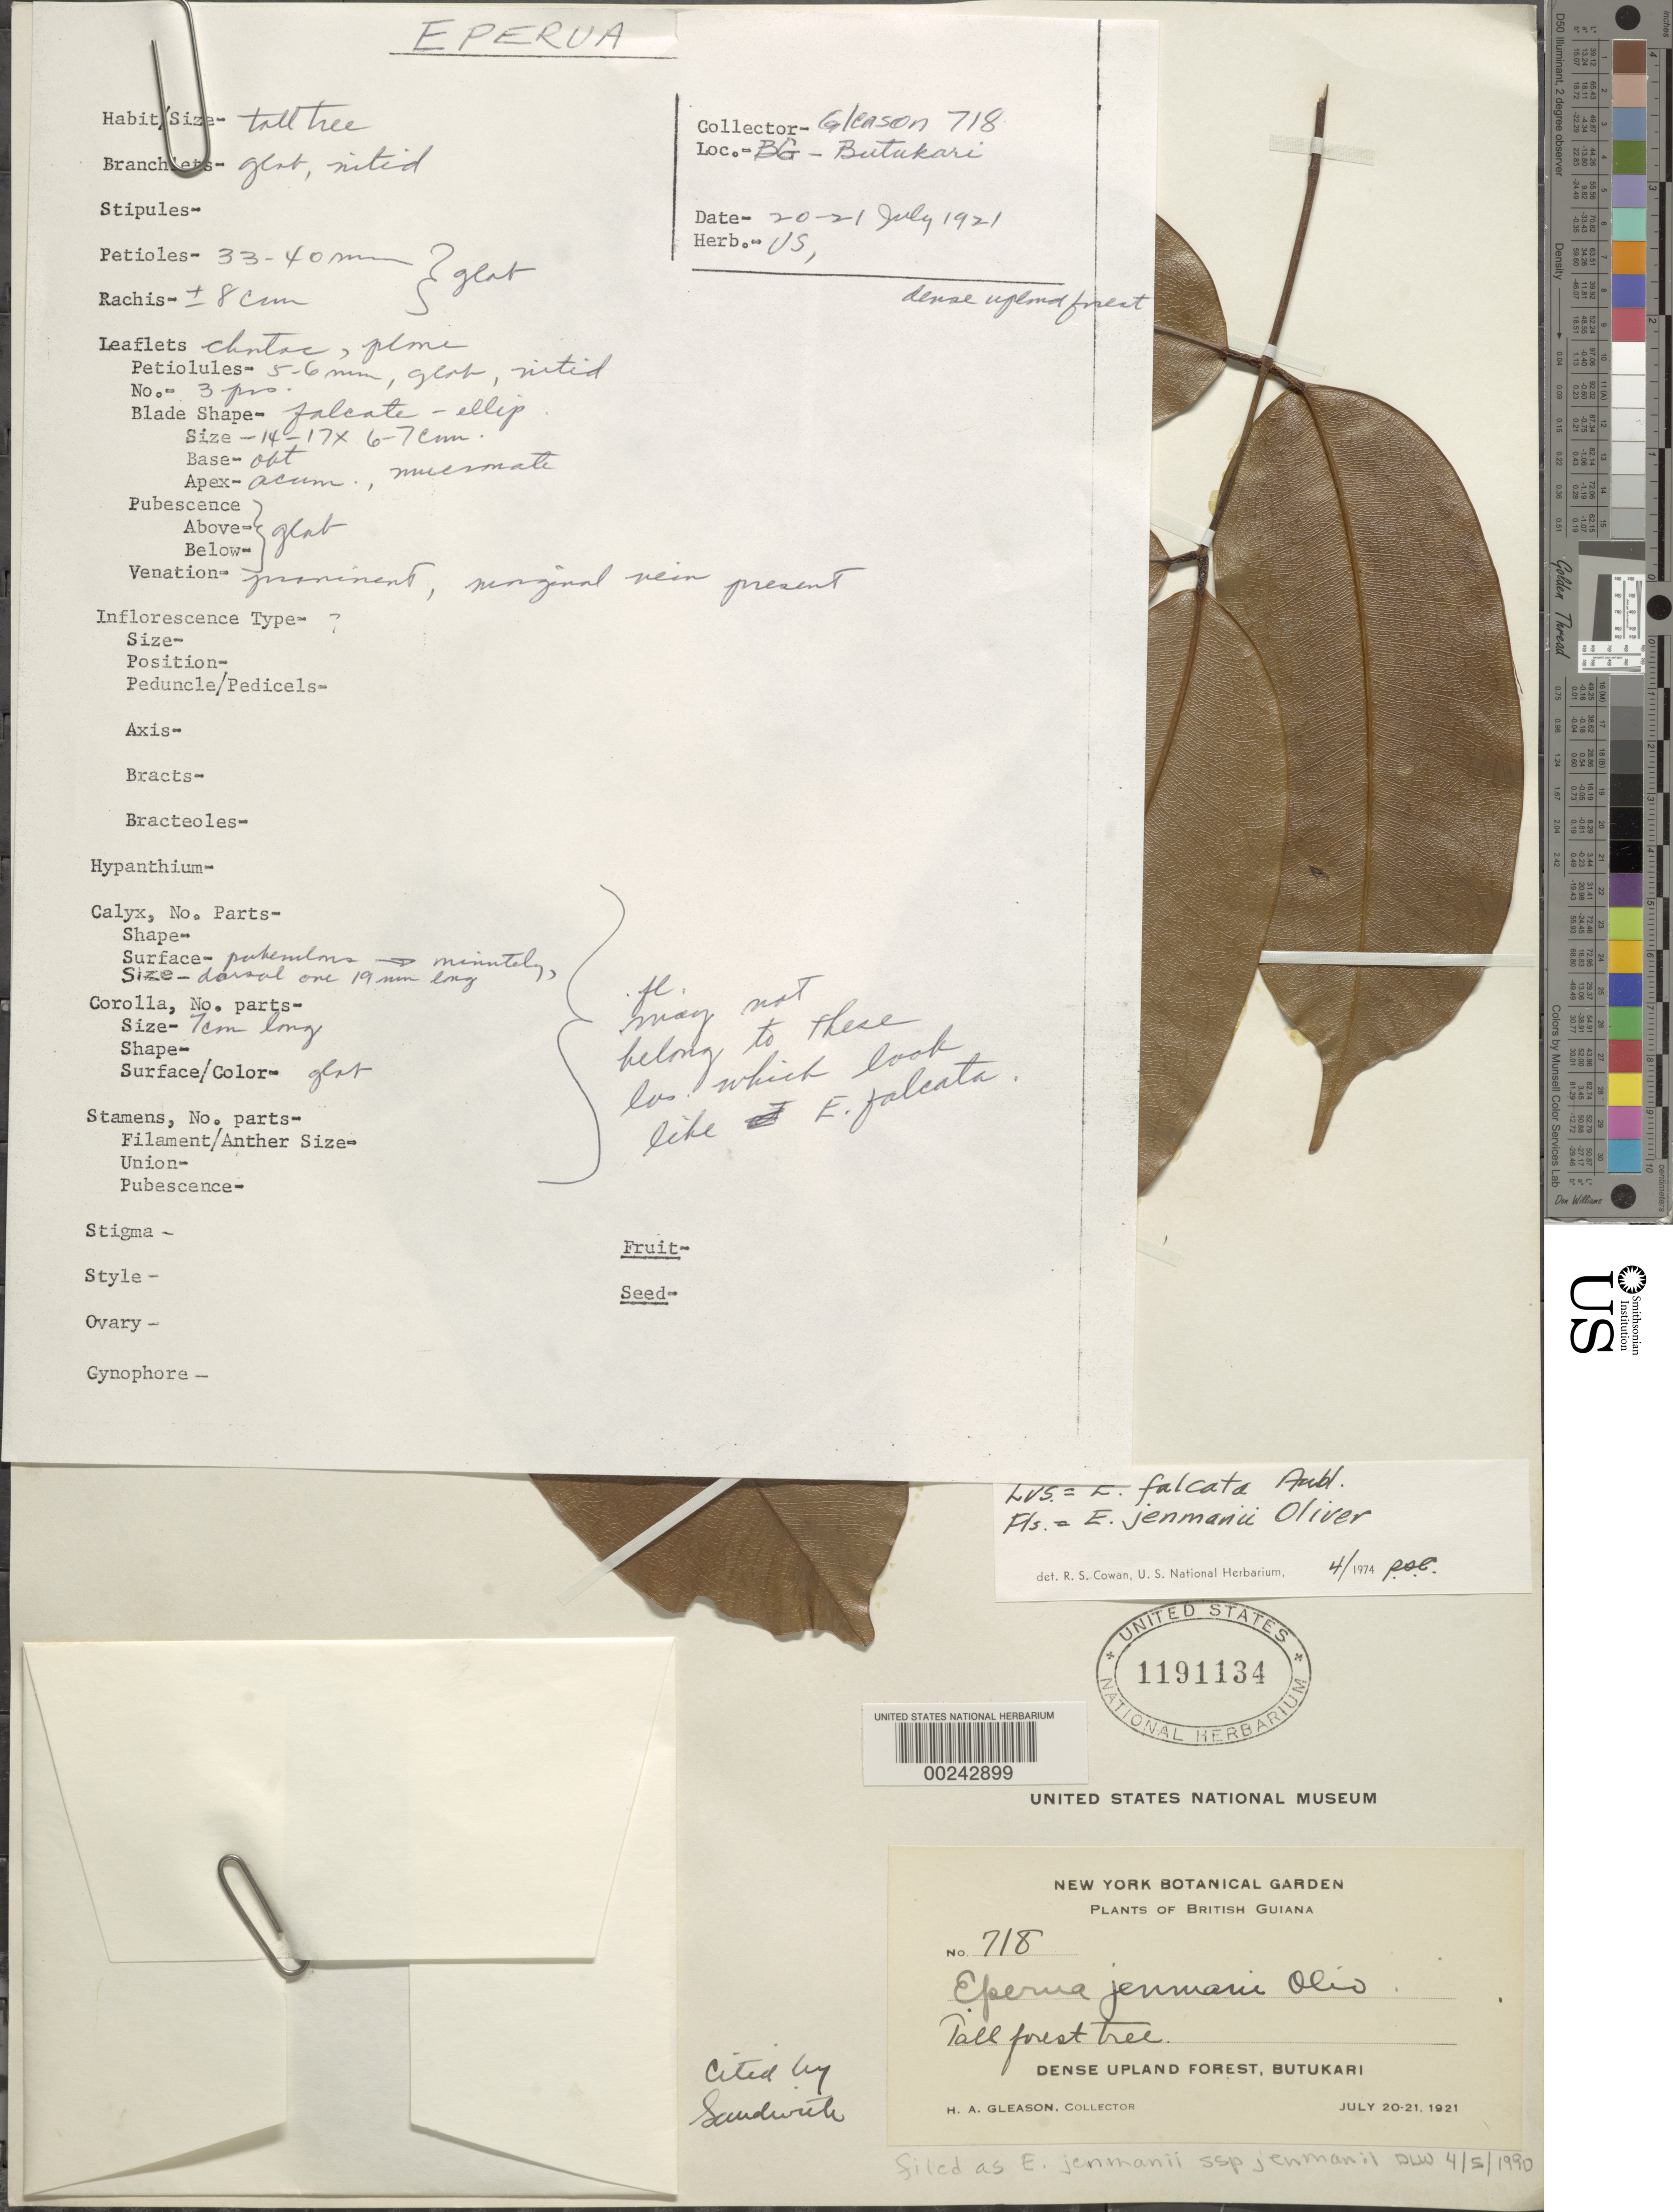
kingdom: Plantae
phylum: Tracheophyta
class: Magnoliopsida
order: Fabales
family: Fabaceae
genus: Eperua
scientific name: Eperua jenmanii subsp. jenmanii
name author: Oliv.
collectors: H. A. Gleason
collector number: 718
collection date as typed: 20 Jul 1921 to 21 Jul 1921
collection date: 1921-07-20/1921-07-21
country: Guyana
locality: Butukari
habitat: Dense upland forest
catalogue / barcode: US 1191134